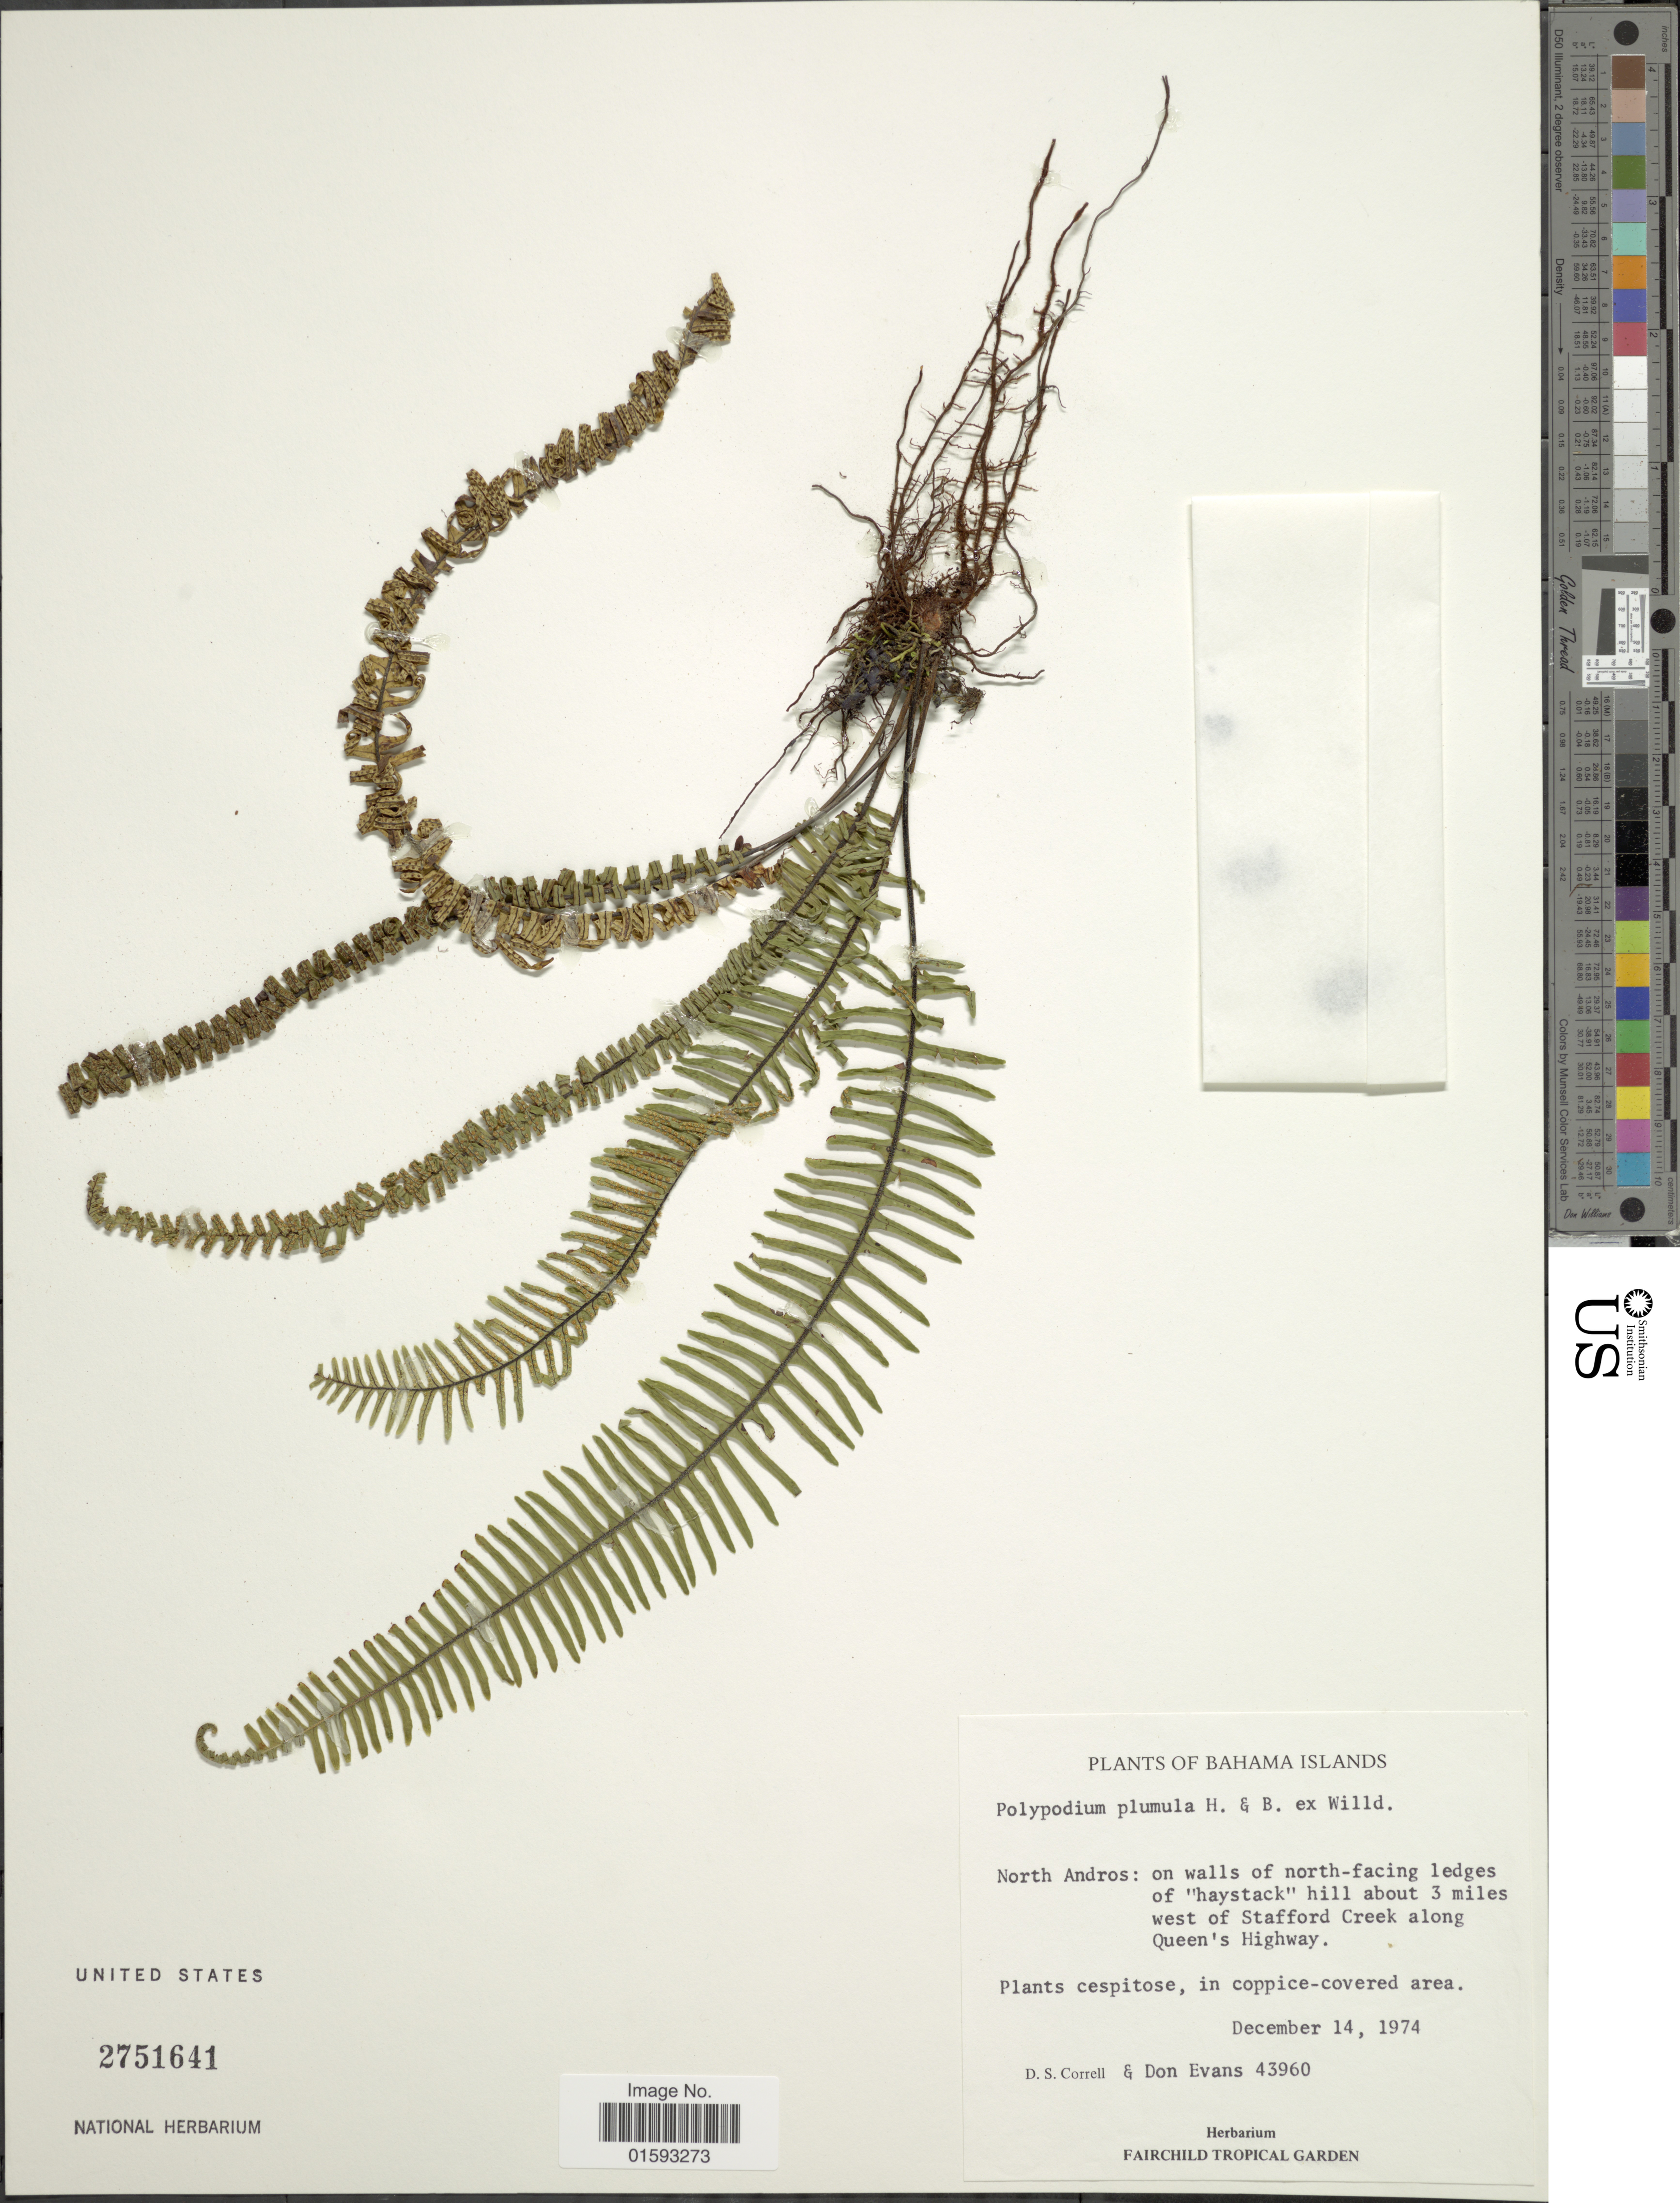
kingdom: Plantae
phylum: Tracheophyta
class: Polypodiopsida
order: Polypodiales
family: Polypodiaceae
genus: Pecluma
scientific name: Pecluma plumula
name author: (Humb. & Bonpl. ex Willd.) M.G. Price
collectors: D. S. Correll & D. Evans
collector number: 43960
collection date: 1974-12-14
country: Bahamas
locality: Bahamas islands, North Andros: on walls of north facing ledges of "haystack" hill about 3 miles west of stafford Creek along Queen's Highway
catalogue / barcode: US 2751641